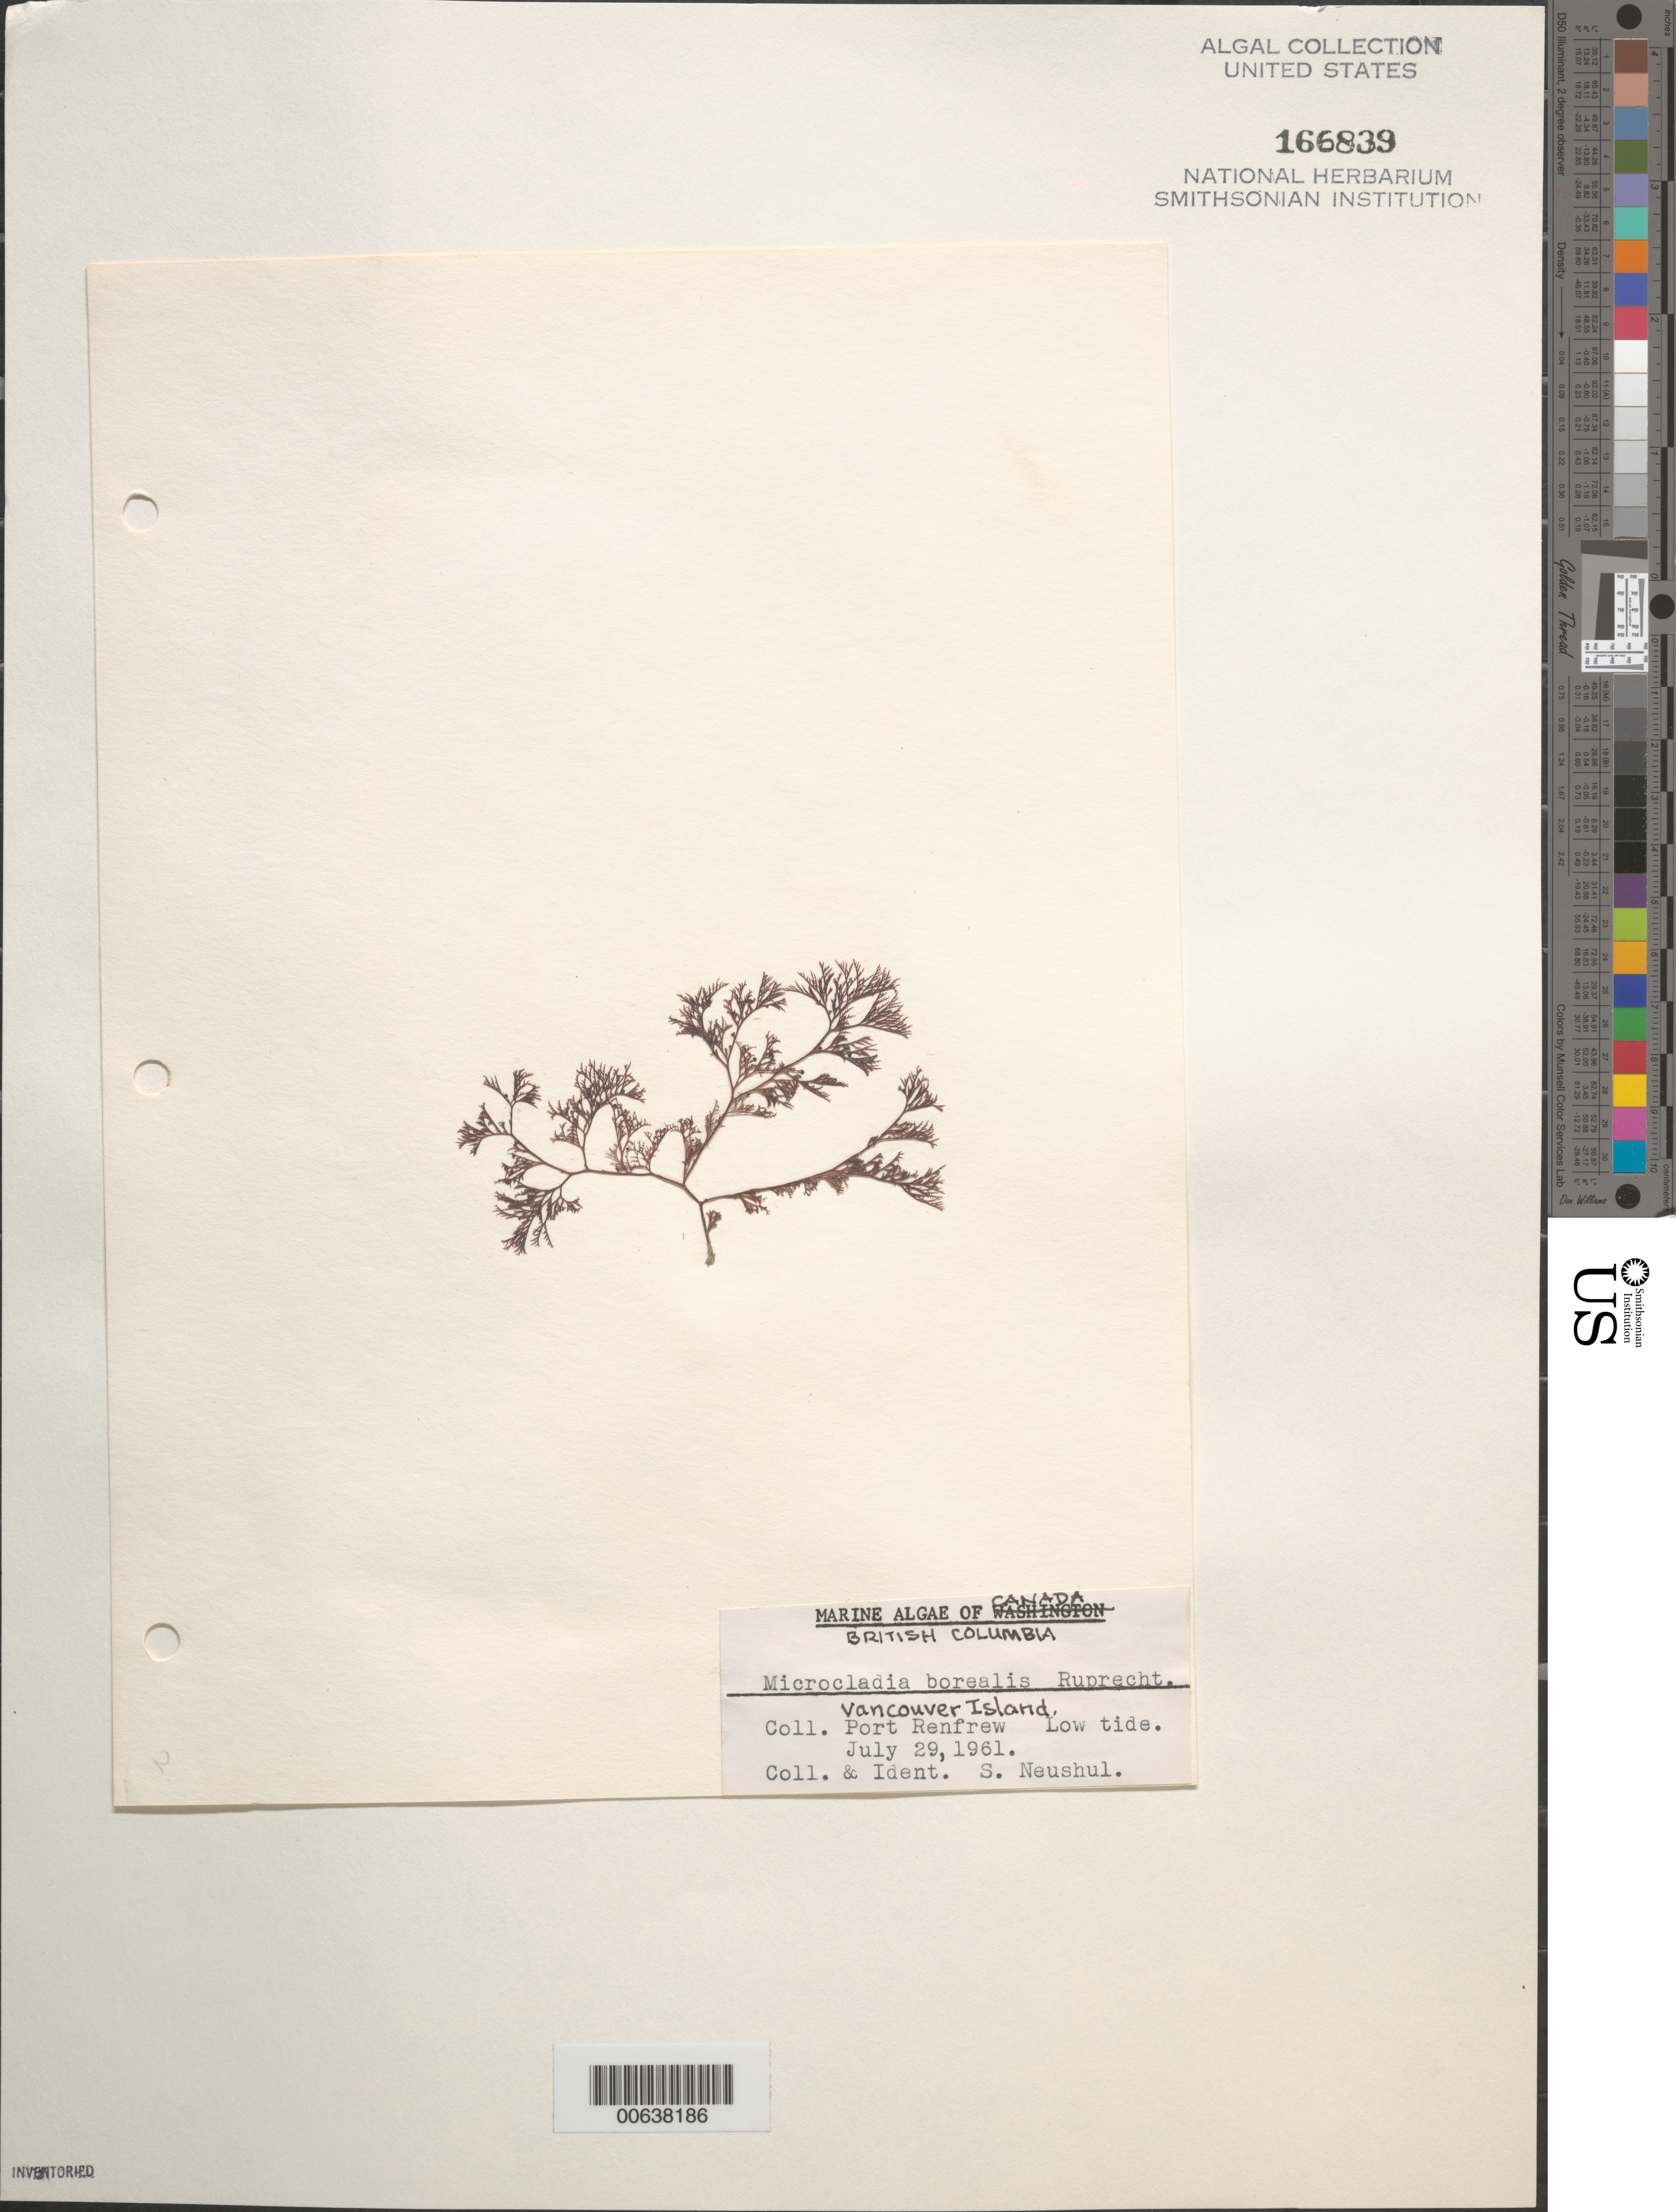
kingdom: Plantae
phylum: Rhodophyta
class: Florideophyceae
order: Ceramiales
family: Ceramiaceae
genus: Microcladia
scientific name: Microcladia borealis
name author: Rupr.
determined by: Neushul, S.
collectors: S. Neushul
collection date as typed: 29 Jul 1961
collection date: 1961-07-29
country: Canada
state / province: British Columbia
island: Vancouver Island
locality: Port Renfrew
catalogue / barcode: US 166839